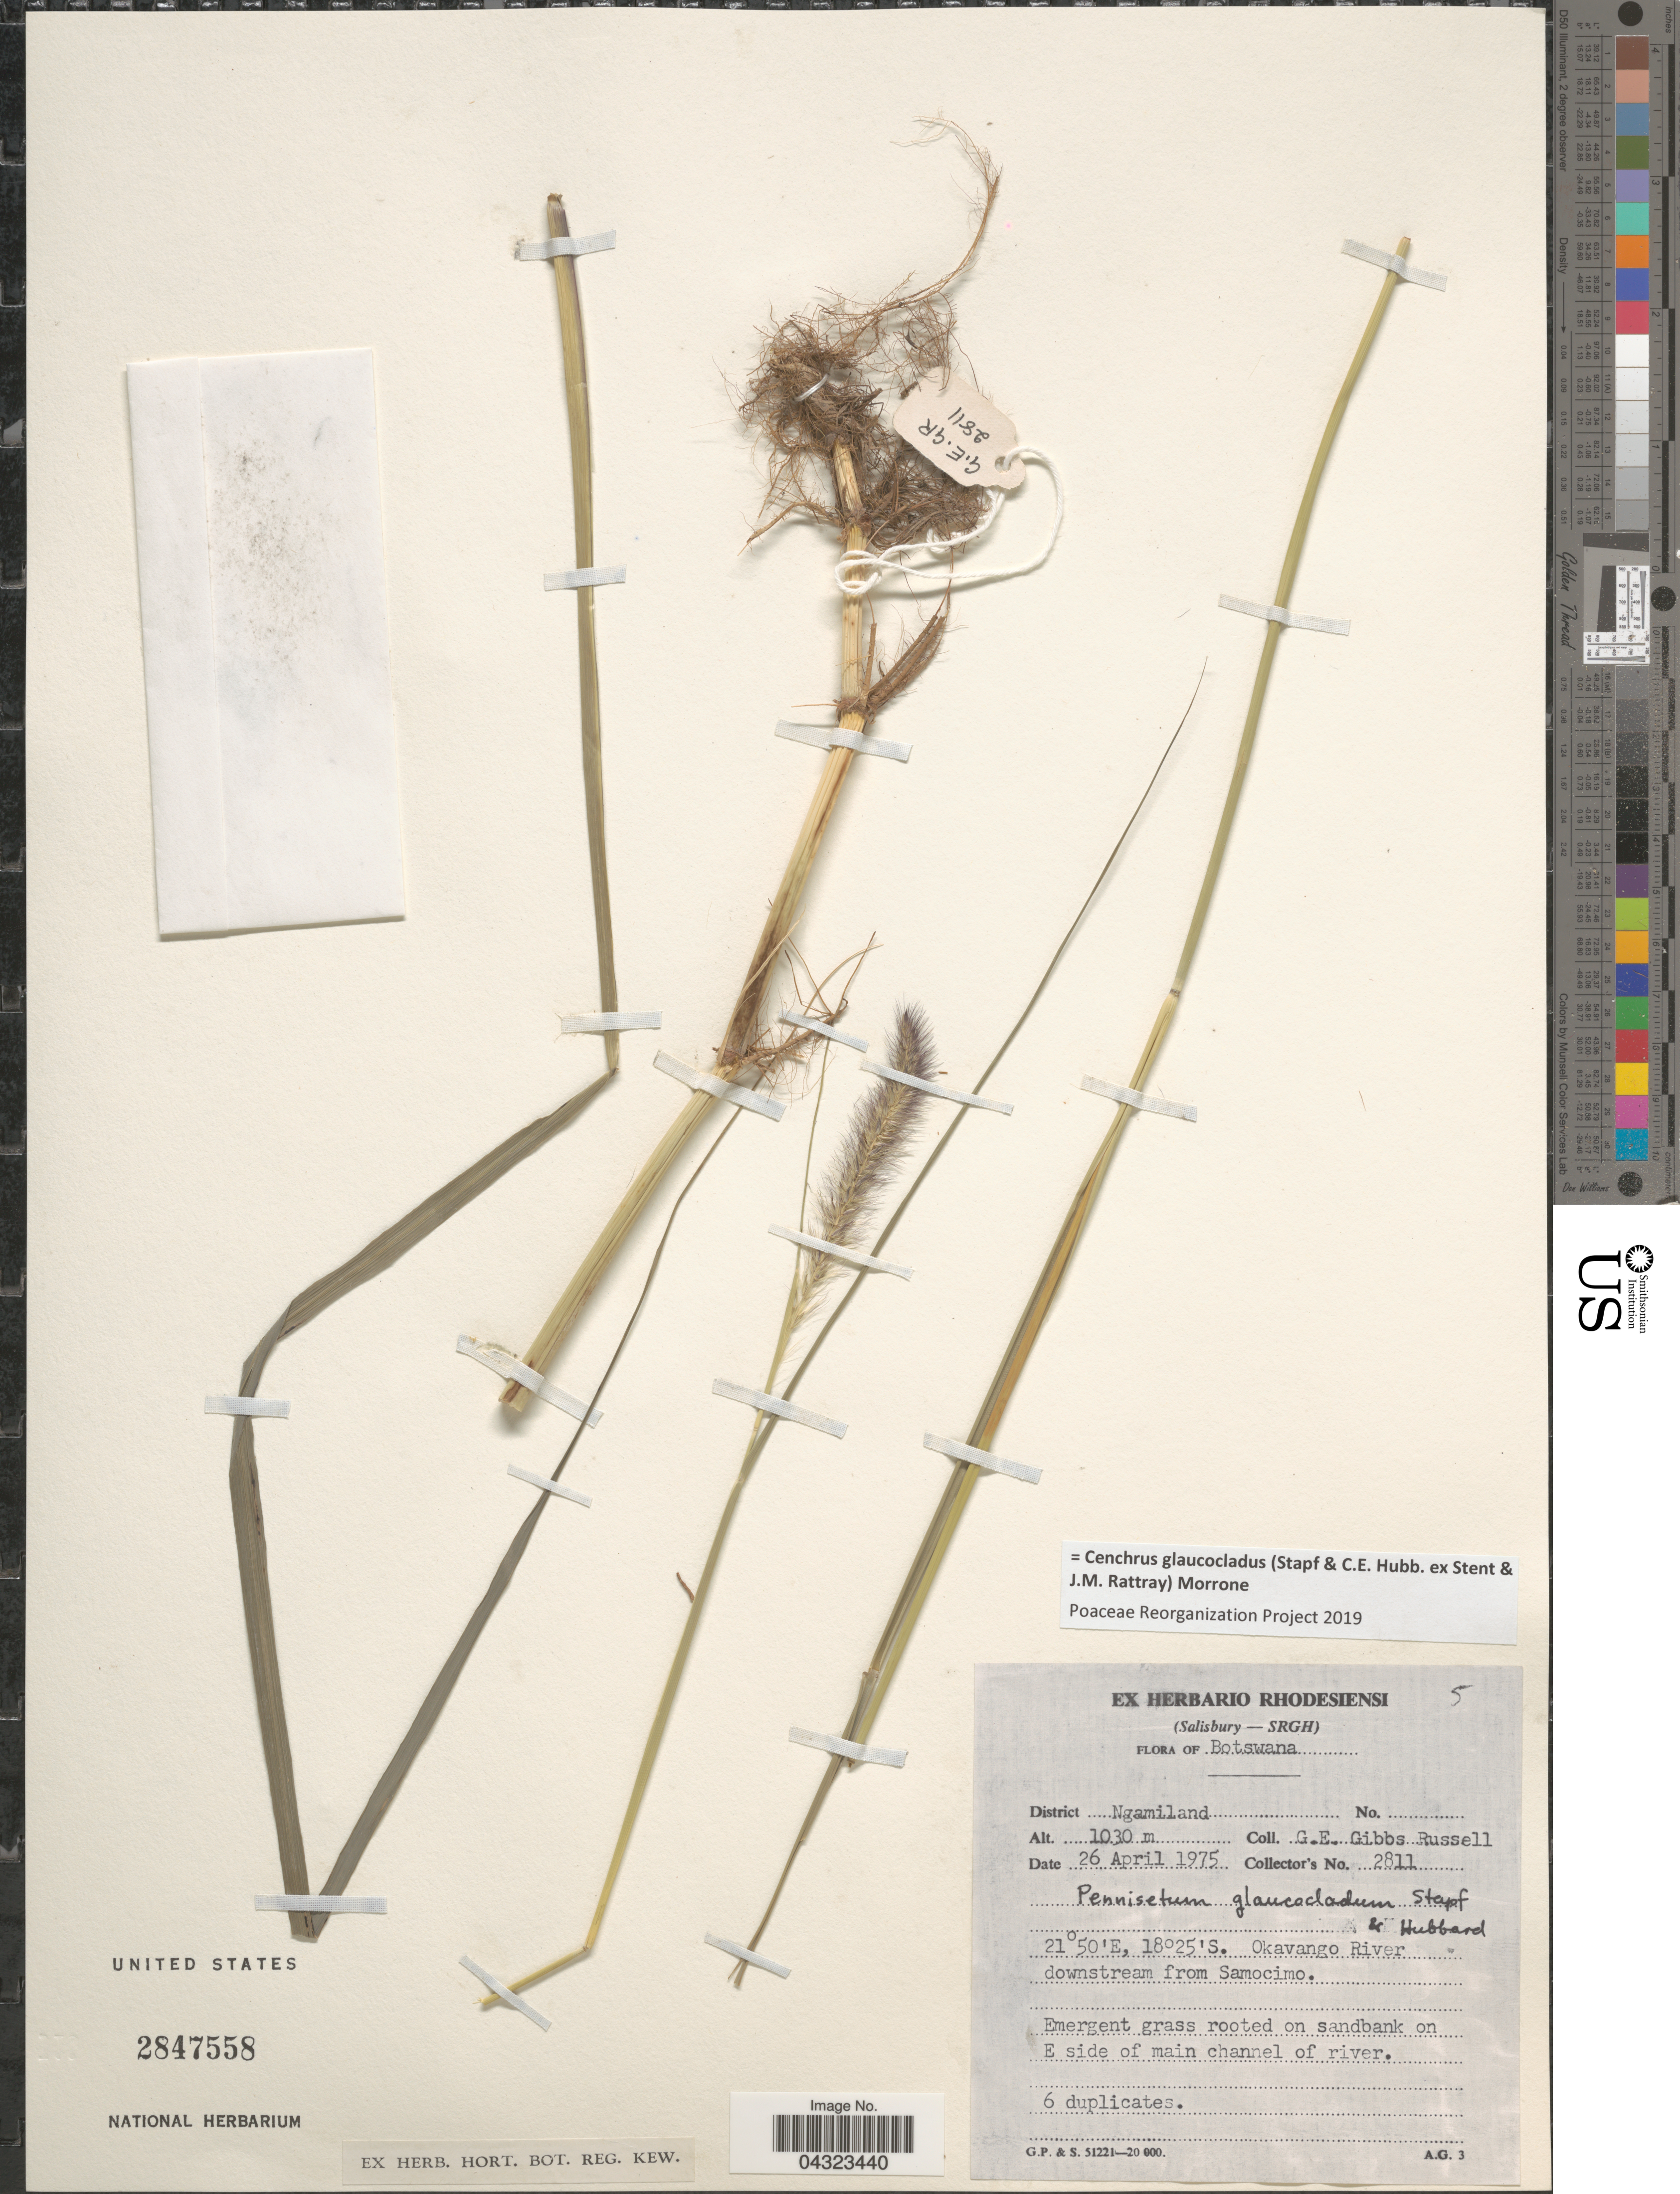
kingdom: Plantae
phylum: Tracheophyta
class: Liliopsida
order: Poales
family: Poaceae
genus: Cenchrus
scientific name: Cenchrus glaucocladus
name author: (Stapf & C. E. Hubb.) Morrone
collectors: G. E. Gibbs-Russell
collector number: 2811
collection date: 1975-04-26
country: Botswana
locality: District Ngamiland. Okavango River downstream from Samocimo. On sandbank on E side of main channel of river.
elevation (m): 1030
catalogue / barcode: US 2847558